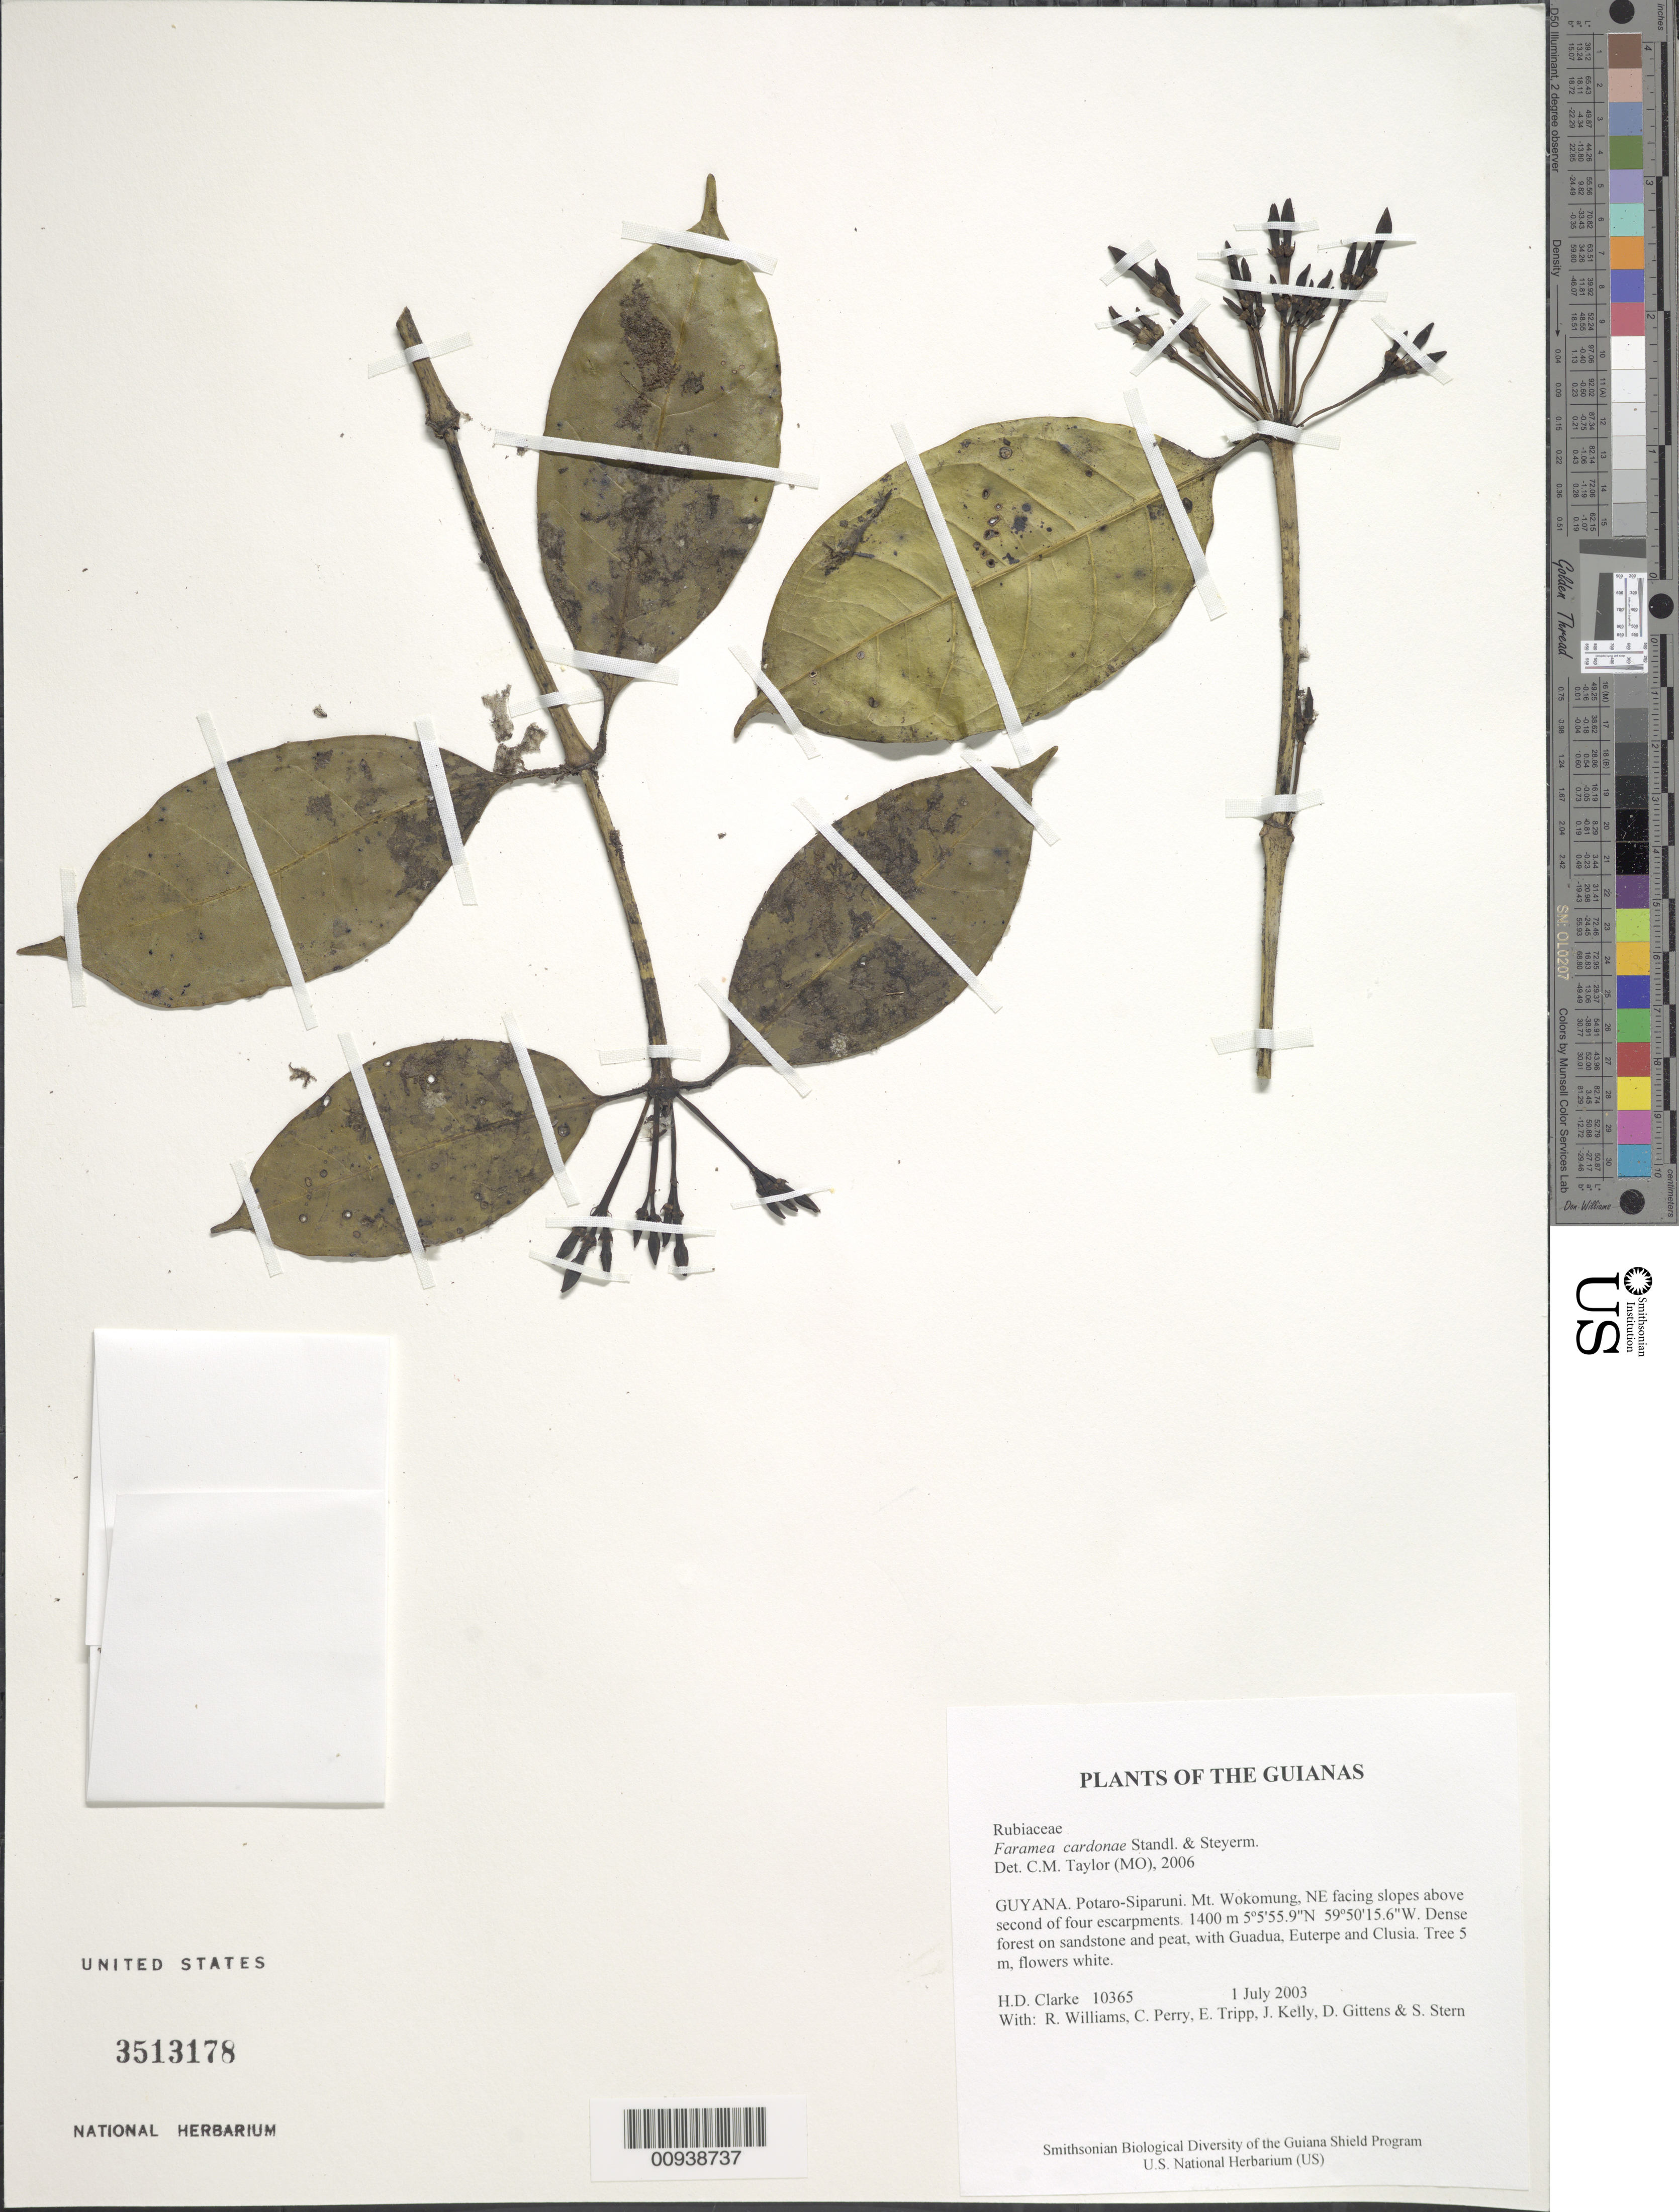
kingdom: Plantae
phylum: Tracheophyta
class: Magnoliopsida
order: Gentianales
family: Rubiaceae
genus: Faramea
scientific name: Faramea cardonae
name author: Standl. & Steyerm.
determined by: Taylor, Charlotte M.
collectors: H. D. Clarke, R. Williams, C. Perry, E. Tripp, J. Kelly, D. Gittens & S. R. Stern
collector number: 10365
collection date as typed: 1 July 2003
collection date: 2003-07-01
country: Guyana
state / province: Potaro-Siparuni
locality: Mt. Wokomung, NE facing slopes above second of four escarpments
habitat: Dense forest on sandstone and peat, with Guadua, Euterpe and Clusia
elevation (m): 1400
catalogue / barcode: US 3513178